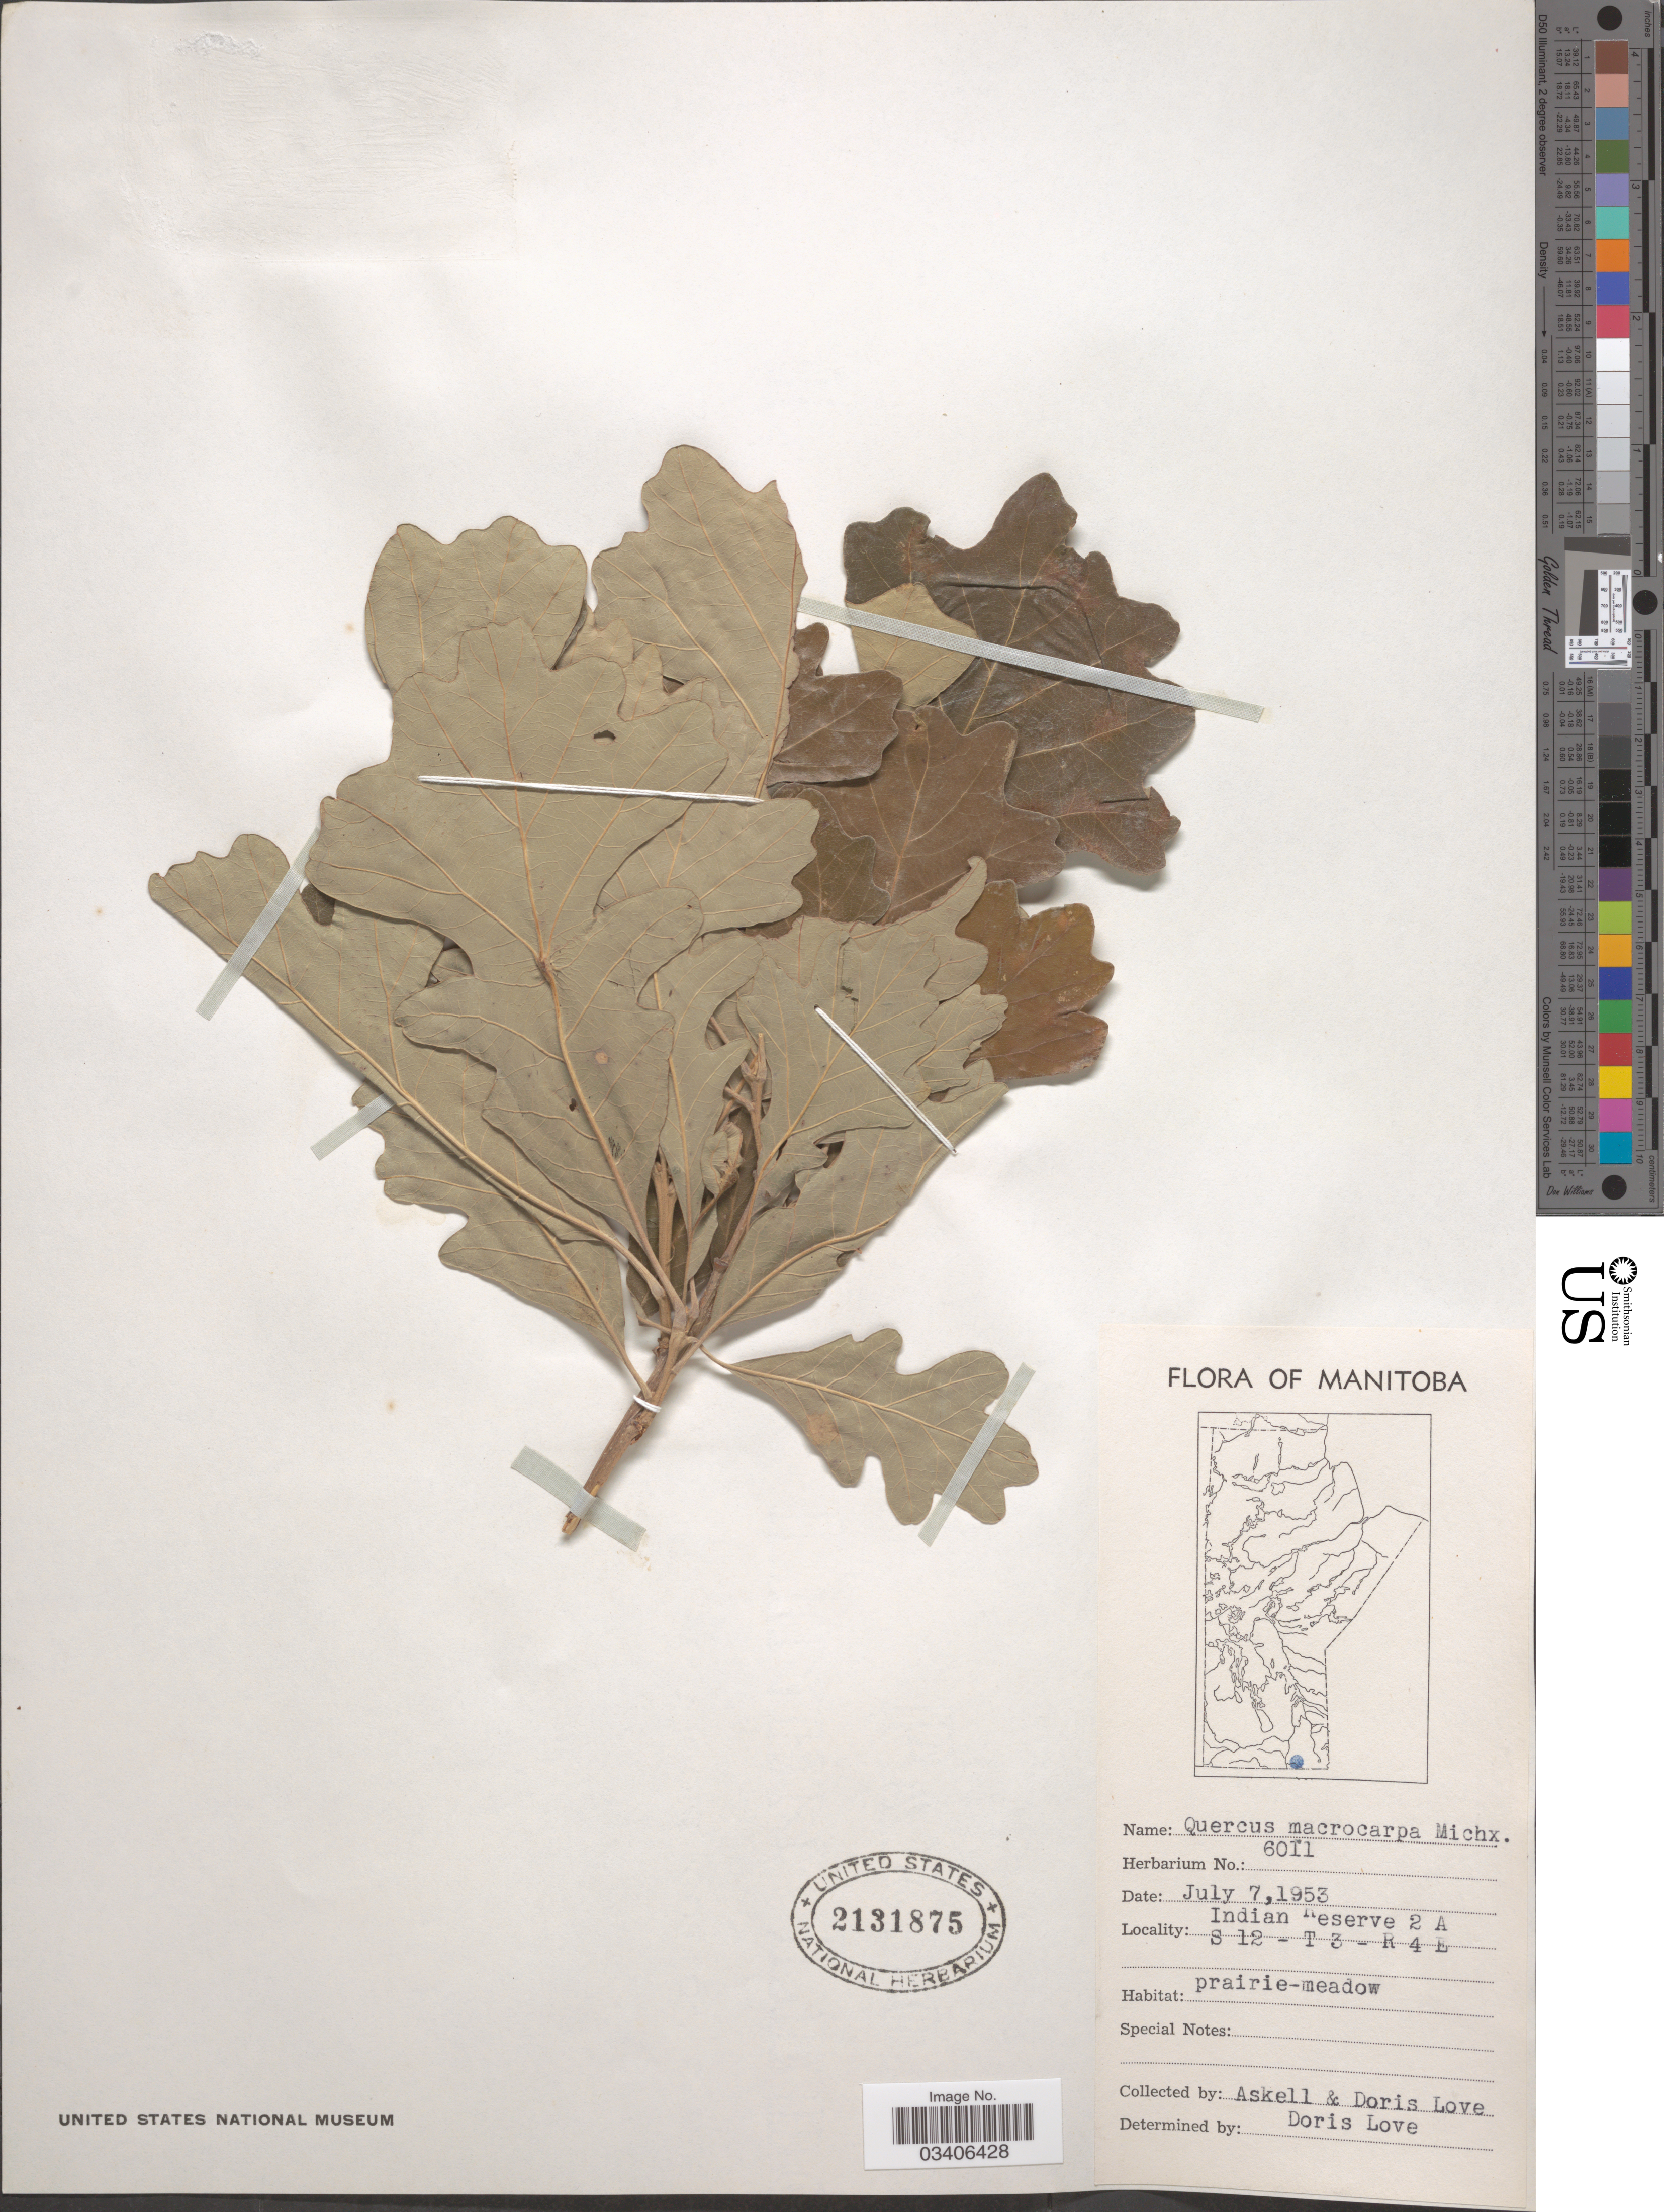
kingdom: Plantae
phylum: Tracheophyta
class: Magnoliopsida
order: Fagales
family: Fagaceae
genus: Quercus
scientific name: Quercus macrocarpa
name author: Michx.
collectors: Á. Löve & D. Löve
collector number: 6011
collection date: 1953-07-07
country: Canada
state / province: Manitoba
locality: Indian Reserve 2 A. S 12 - T 3 - R 4 E.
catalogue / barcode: US 2131875